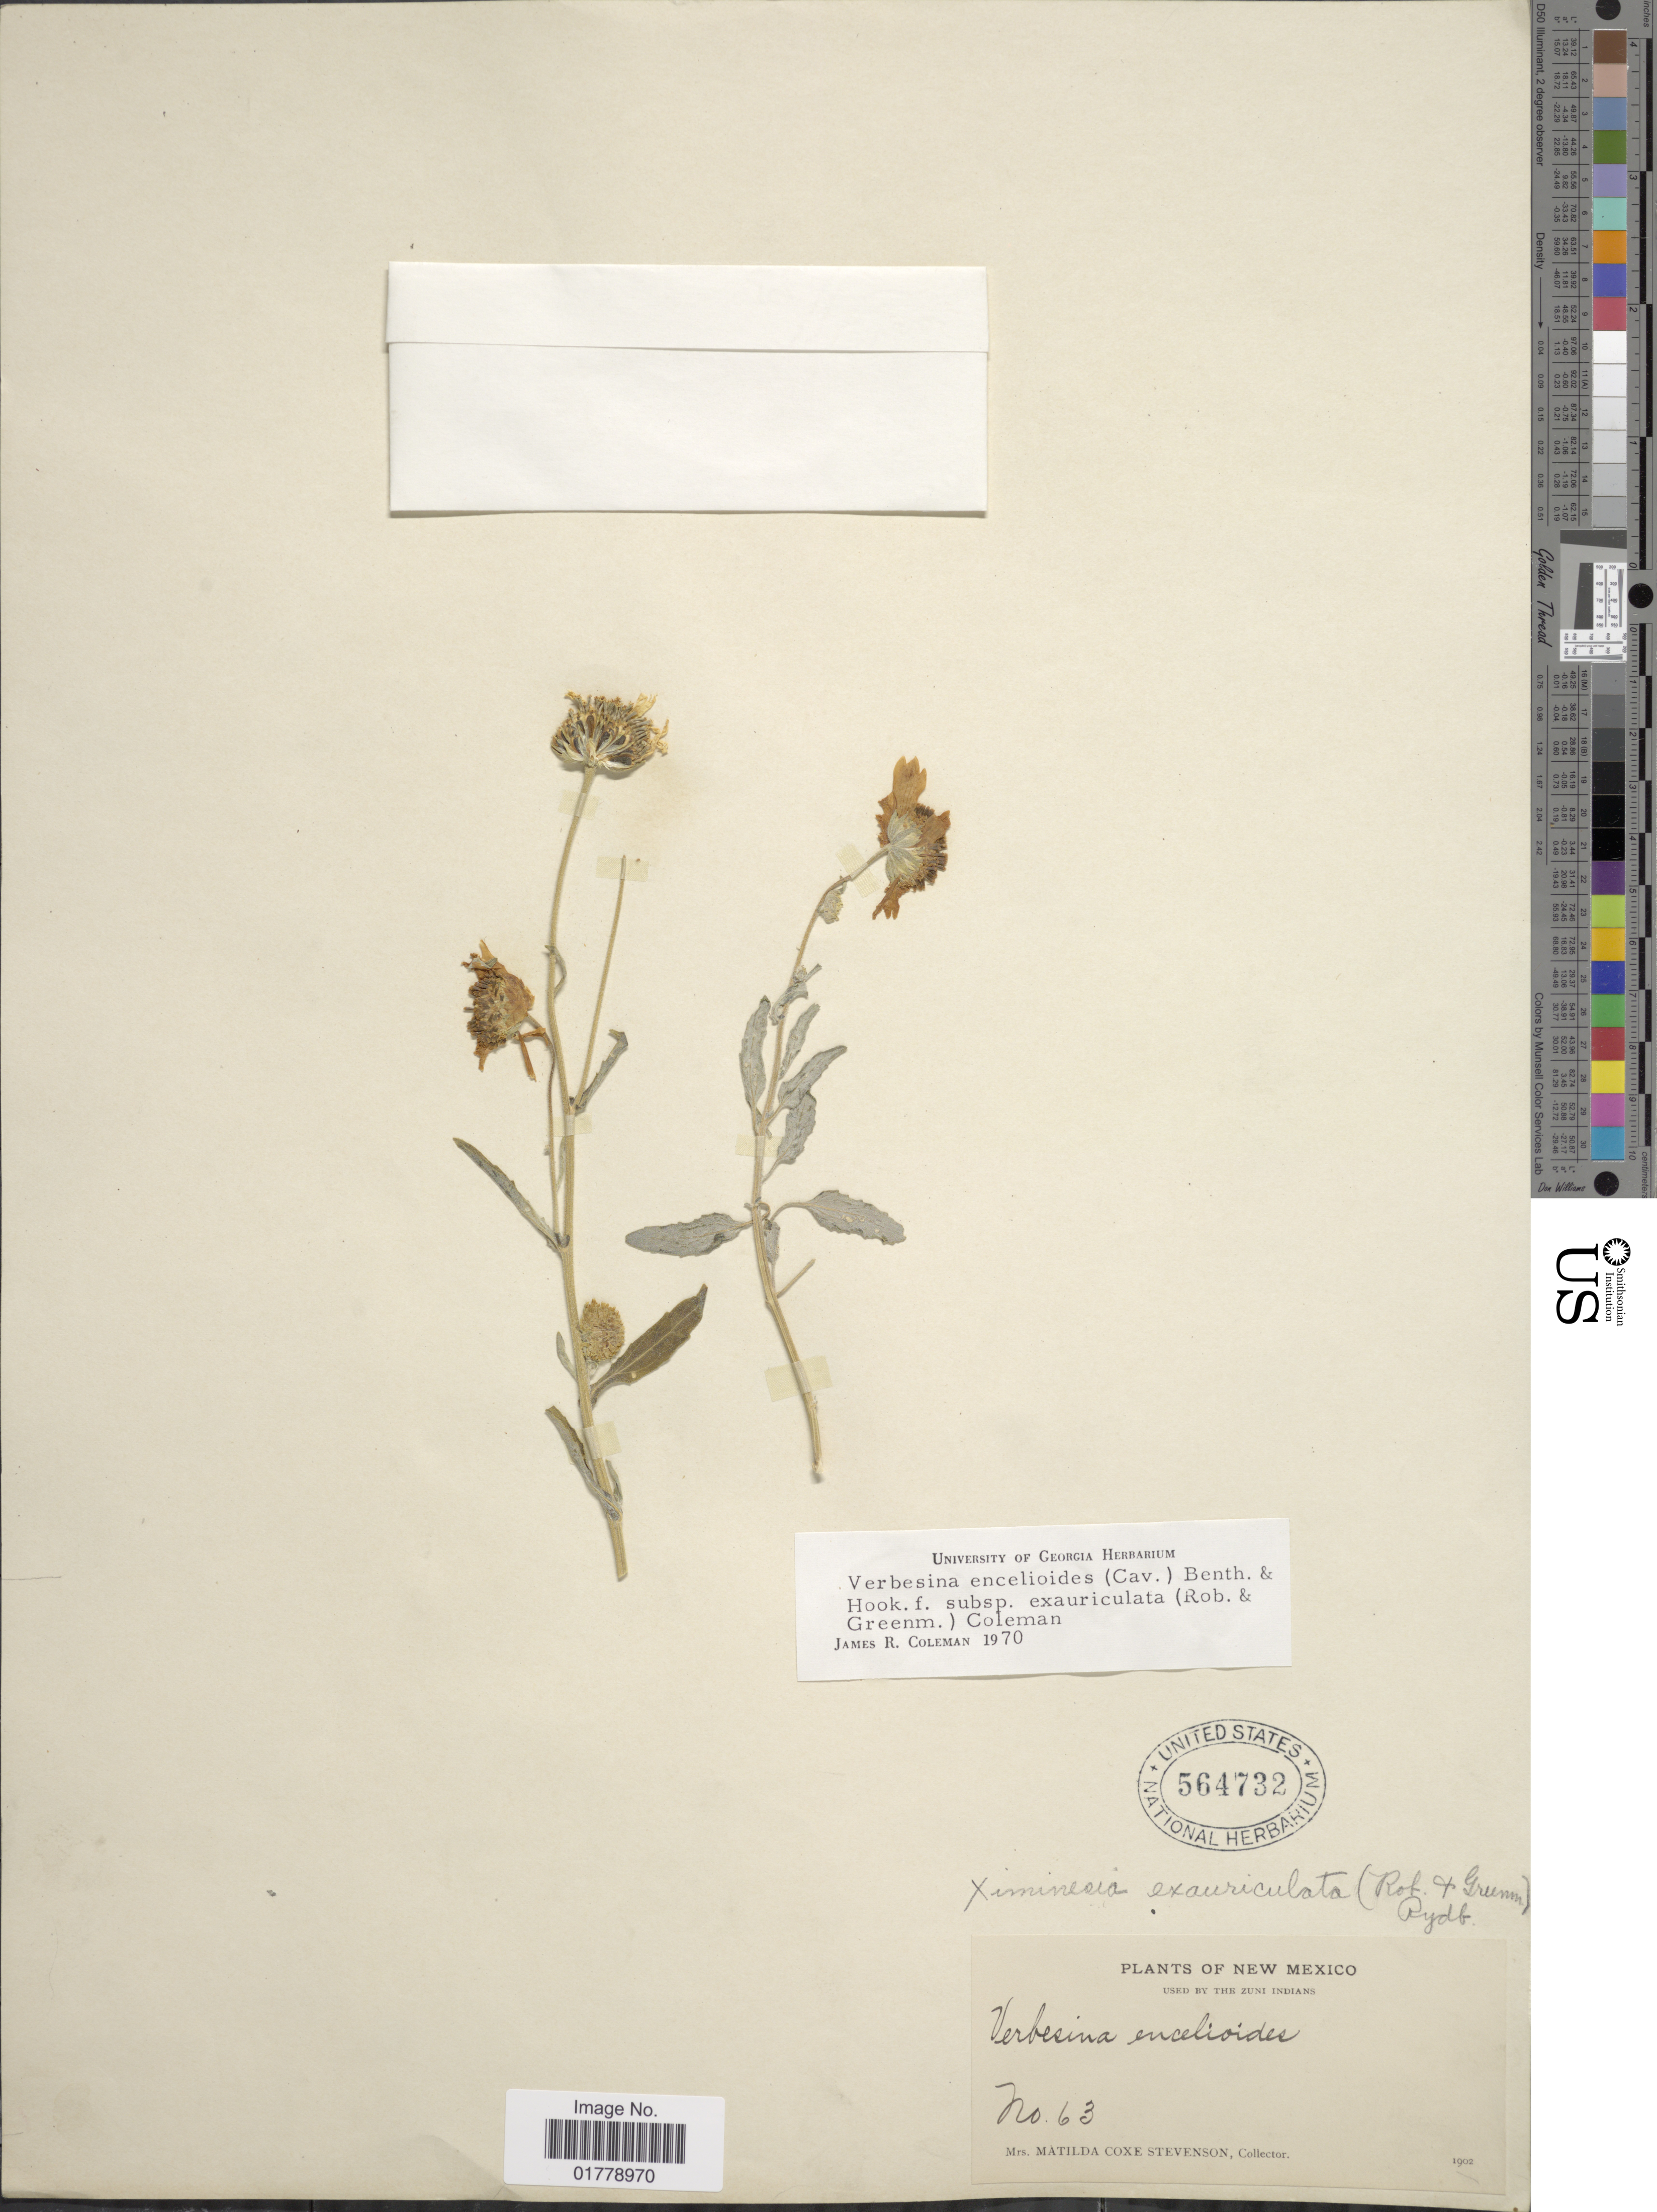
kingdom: Plantae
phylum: Tracheophyta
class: Magnoliopsida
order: Asterales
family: Asteraceae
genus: Verbesina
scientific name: Verbesina encelioides var. cana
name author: (B.L. Rob.) Greenm.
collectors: M. Stevenson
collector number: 63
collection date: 1902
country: United States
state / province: New Mexico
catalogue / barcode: US 564732